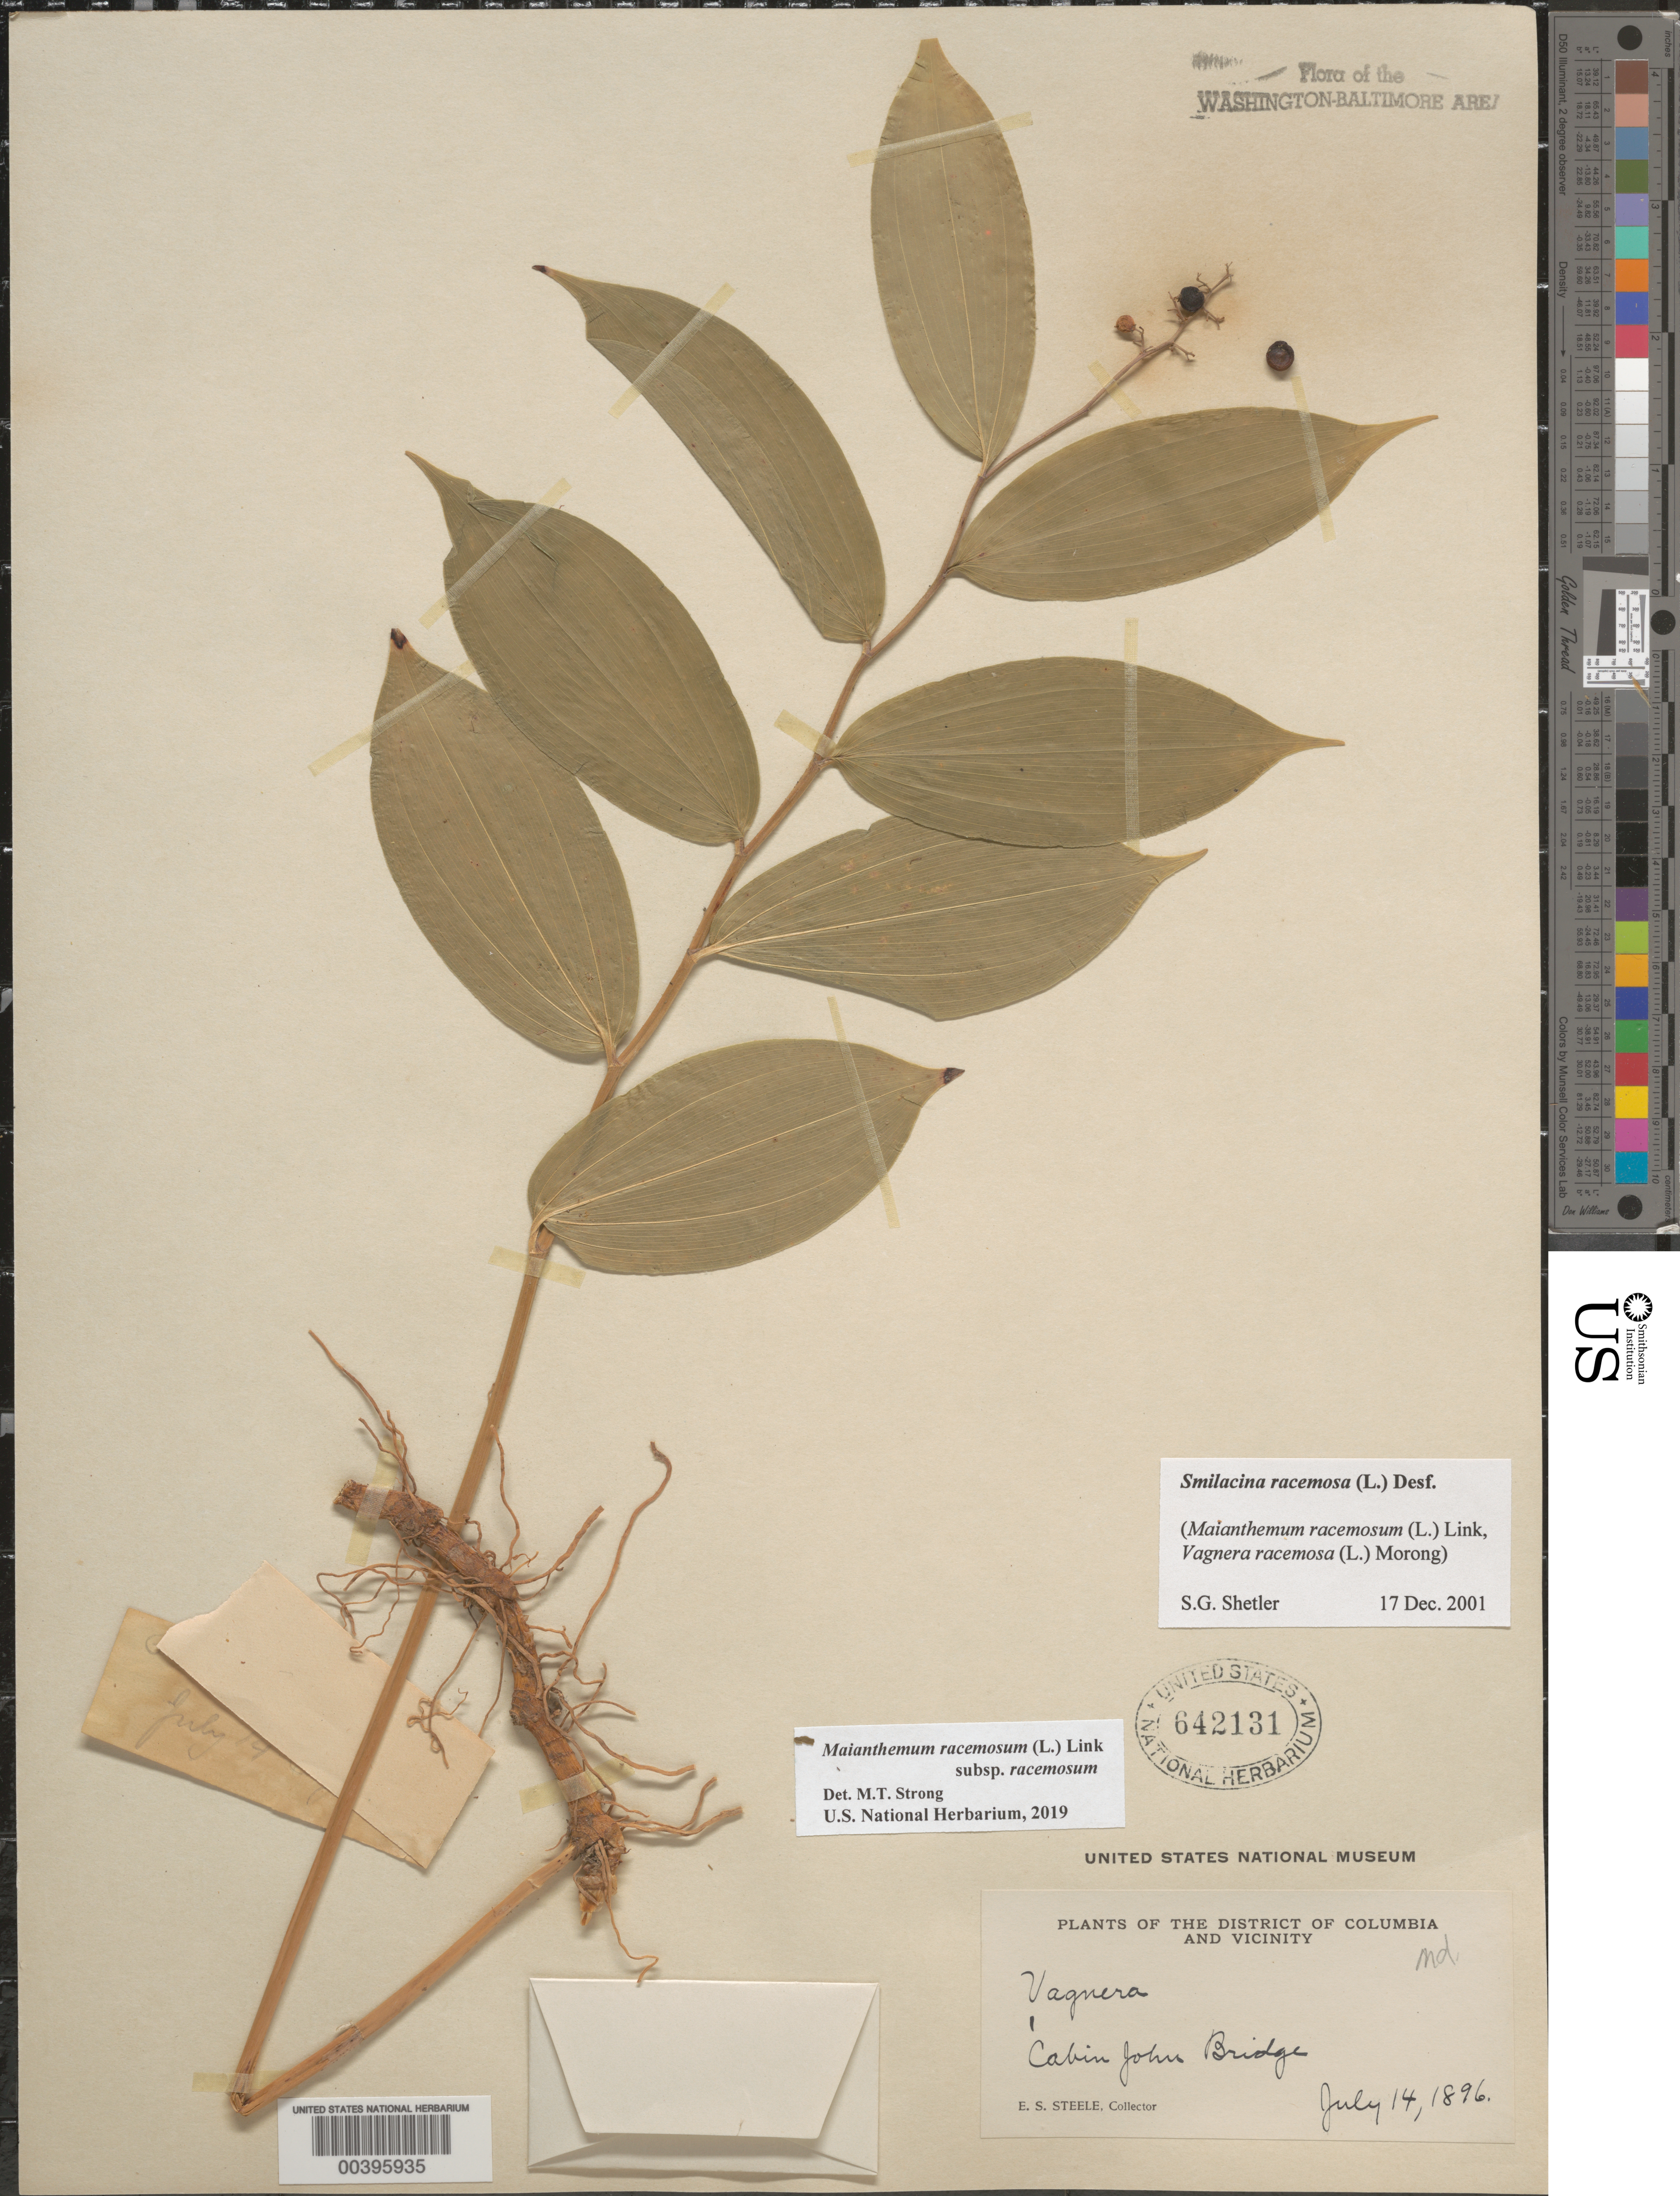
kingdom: Plantae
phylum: Tracheophyta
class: Liliopsida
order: Asparagales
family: Asparagaceae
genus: Maianthemum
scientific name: Maianthemum racemosum subsp. racemosum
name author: (L.) Link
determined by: Strong, Mark T., (BOT), Smithsonian Institution - National Museum of Natural History (UNITED STATES)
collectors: E. Steele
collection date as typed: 14 Jul 1896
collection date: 1896-07-14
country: United States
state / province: Maryland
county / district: Montgomery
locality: Cabin John Bridge C. & O. Canal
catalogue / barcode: US 642131